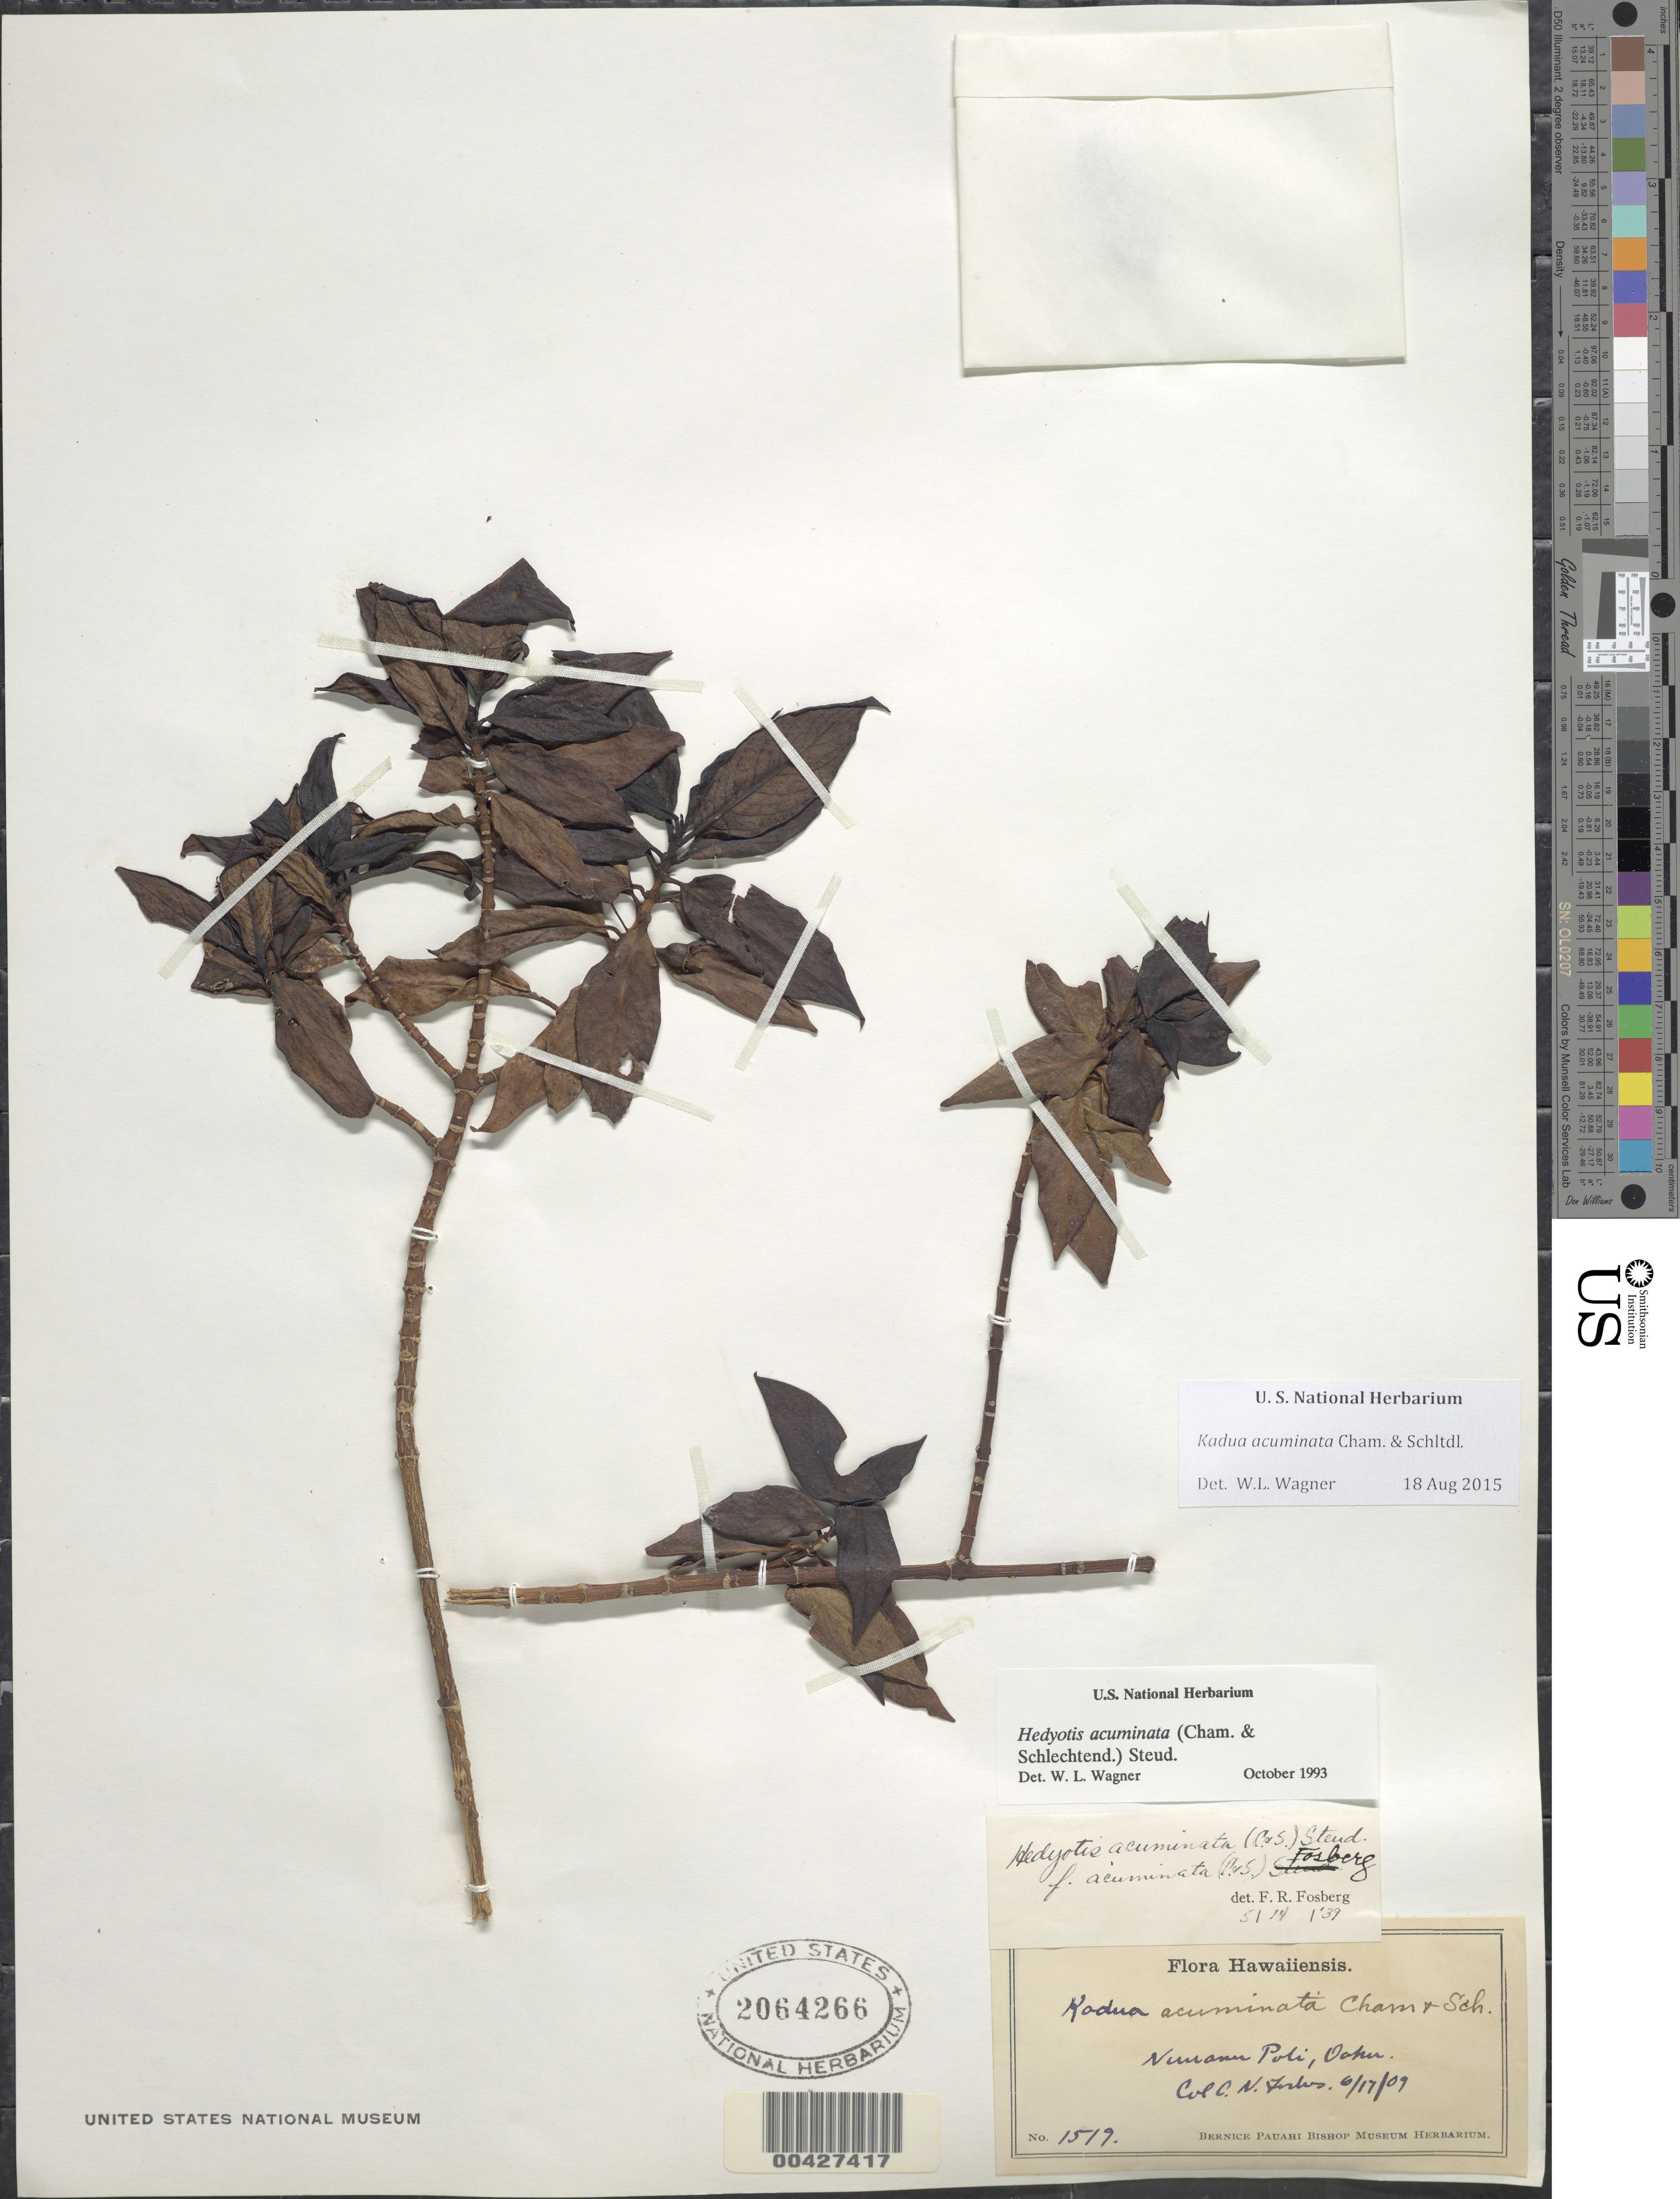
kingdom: Plantae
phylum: Tracheophyta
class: Magnoliopsida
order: Gentianales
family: Rubiaceae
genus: Kadua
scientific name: Kadua acuminata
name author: Cham. & Schltdl.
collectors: C. N. Forbes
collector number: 1519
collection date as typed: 17 Jun 1909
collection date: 1909-06-17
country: United States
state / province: Hawaii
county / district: Honolulu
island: Oahu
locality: Nuuanu Pali.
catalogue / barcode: US 2064266